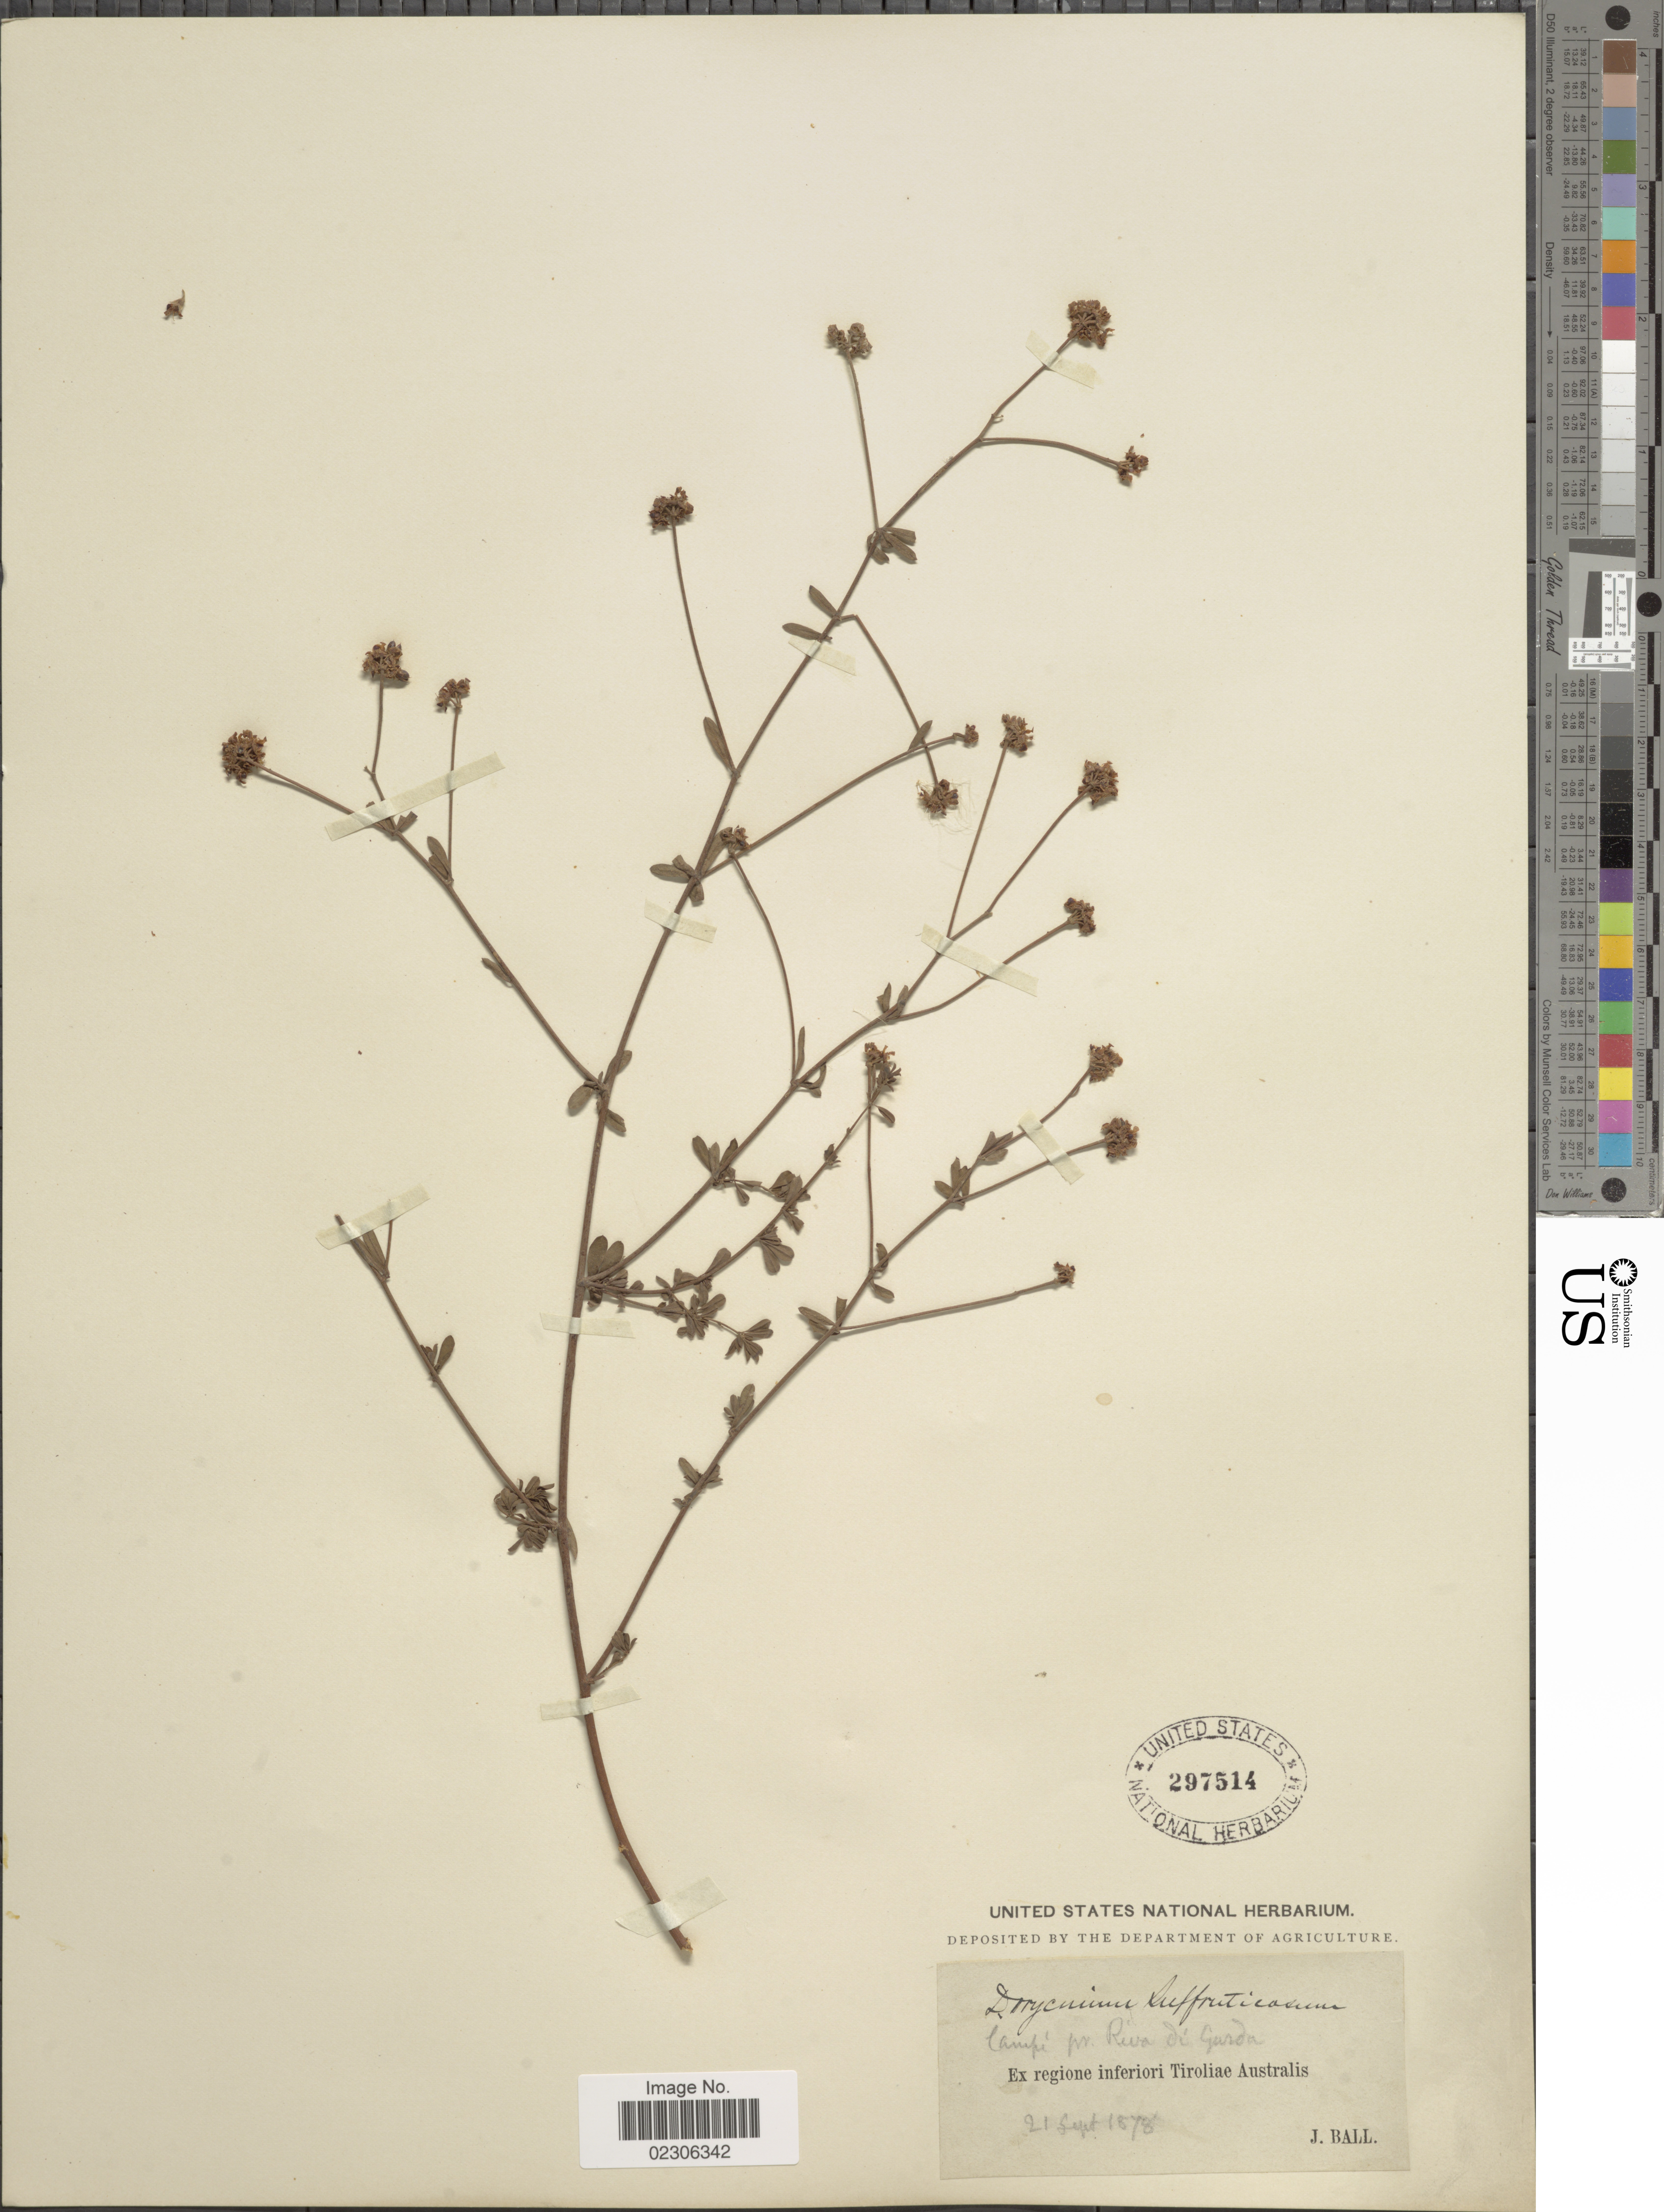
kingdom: Plantae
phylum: Tracheophyta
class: Magnoliopsida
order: Fabales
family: Fabaceae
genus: Dorycnium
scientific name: Dorycnium suffruticosum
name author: Vill.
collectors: J. Ball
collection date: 1878-09-21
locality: Ex regione inferiori Tiroliae Australis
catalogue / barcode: US 297514